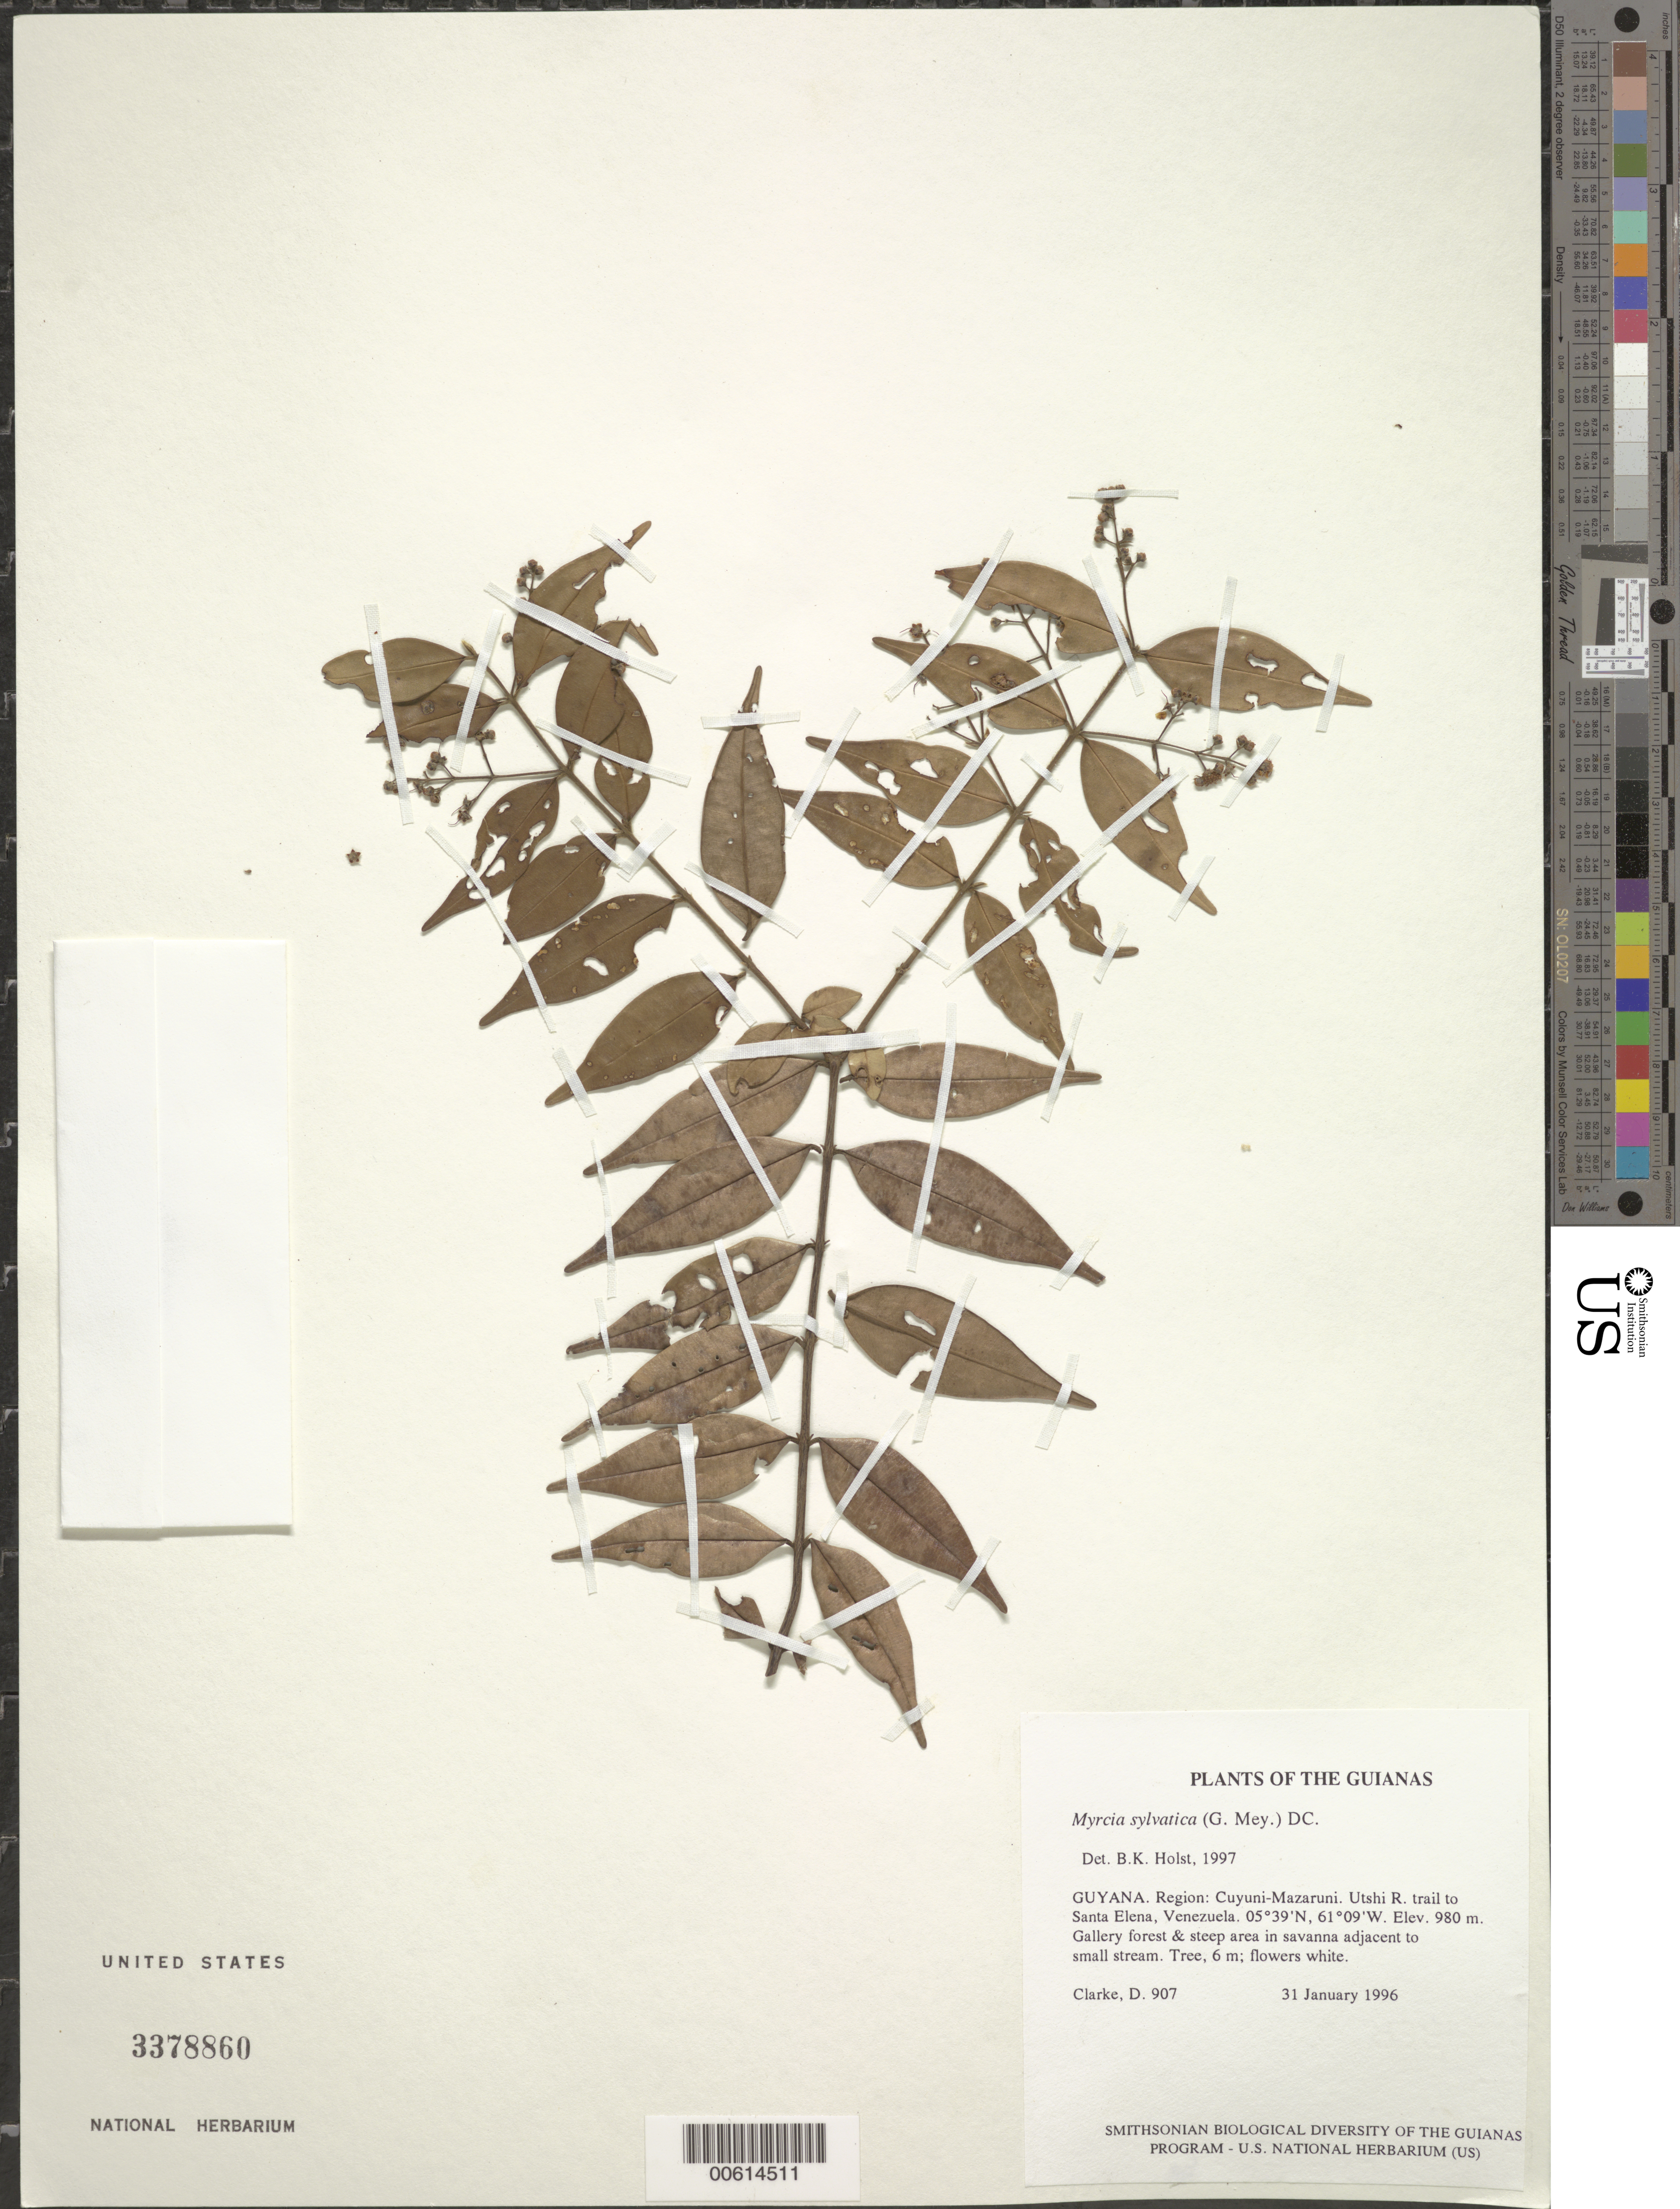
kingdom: Plantae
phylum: Tracheophyta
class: Magnoliopsida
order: Myrtales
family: Myrtaceae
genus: Myrcia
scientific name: Myrcia sylvatica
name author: (G. Mey.) DC.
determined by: Holst, Bruce K.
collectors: H. D. Clarke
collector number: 907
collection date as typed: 31 January 1996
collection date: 1996-01-31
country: Guyana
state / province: Cuyuni-Mazaruni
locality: Utshi R. trail to Santa Elena, Venezuela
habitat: Gallery forest & steep area in savanna adjacent to small stream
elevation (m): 980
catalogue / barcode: US 3378860